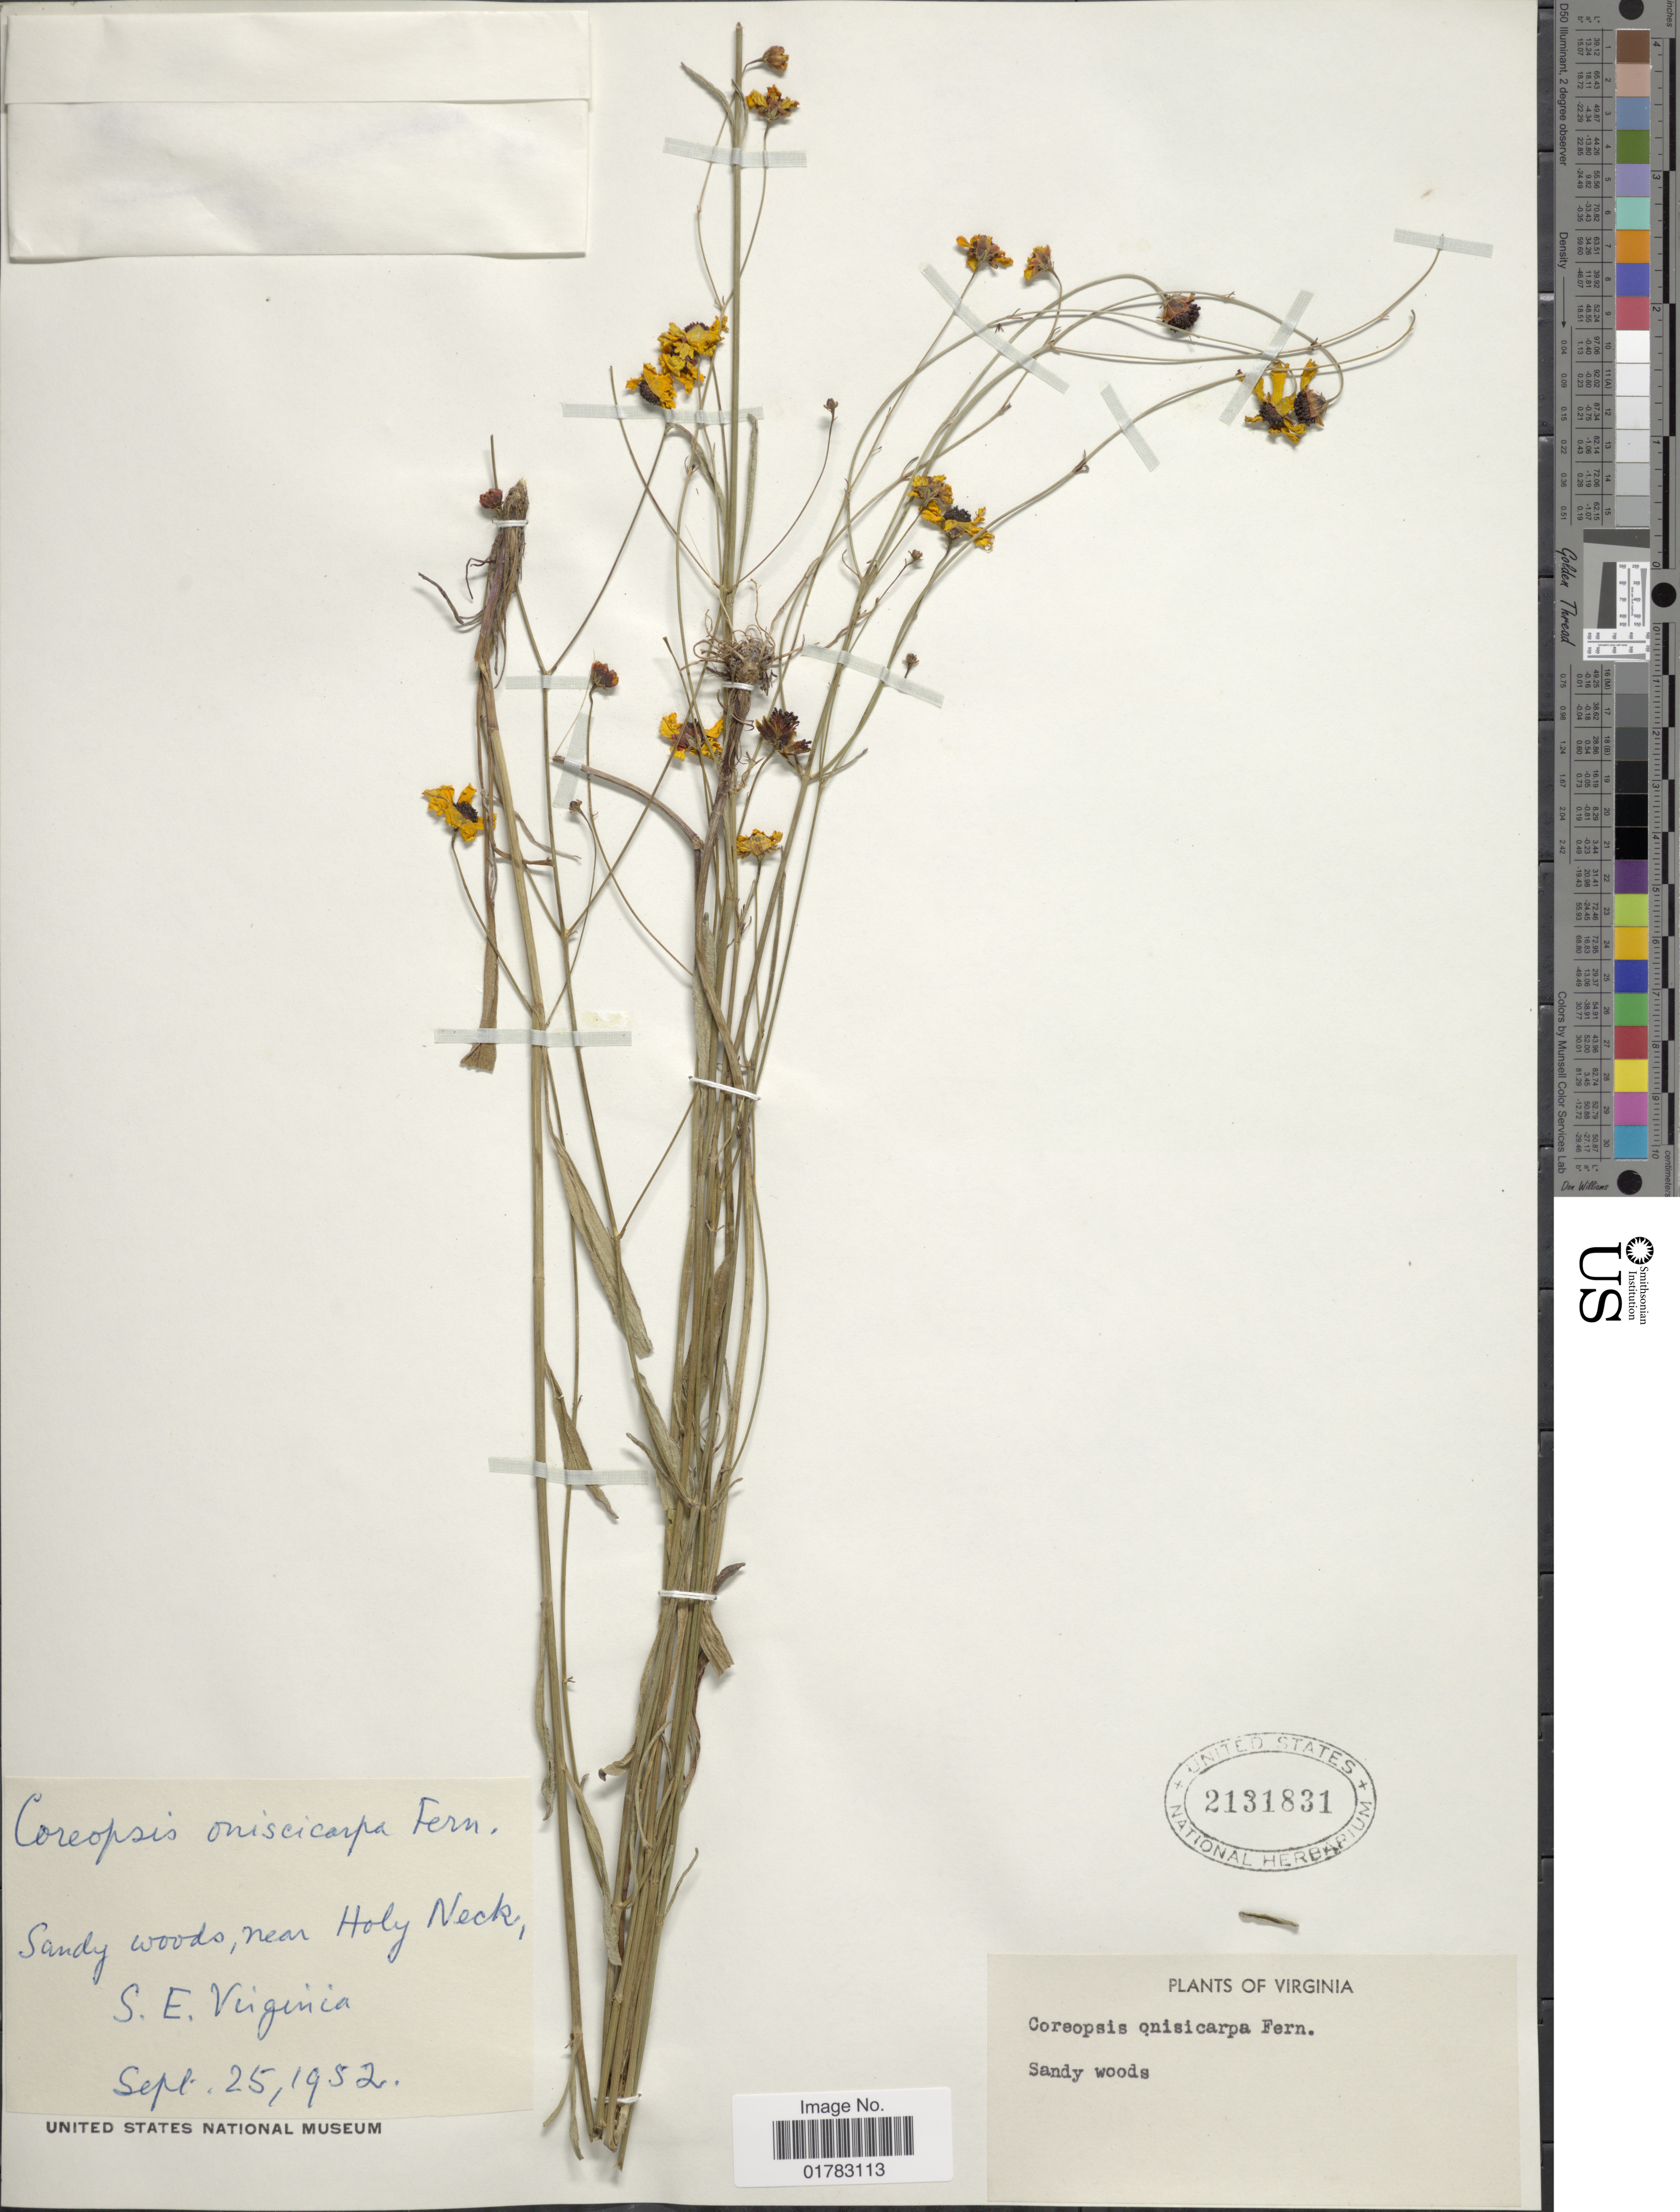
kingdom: Plantae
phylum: Tracheophyta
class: Magnoliopsida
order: Asterales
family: Asteraceae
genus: Coreopsis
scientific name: Coreopsis oniscicarpa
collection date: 1952-09-25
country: United States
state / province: Virginia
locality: Sandy woods, near Holy Neck, S.E, Virginia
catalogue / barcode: US 2131831